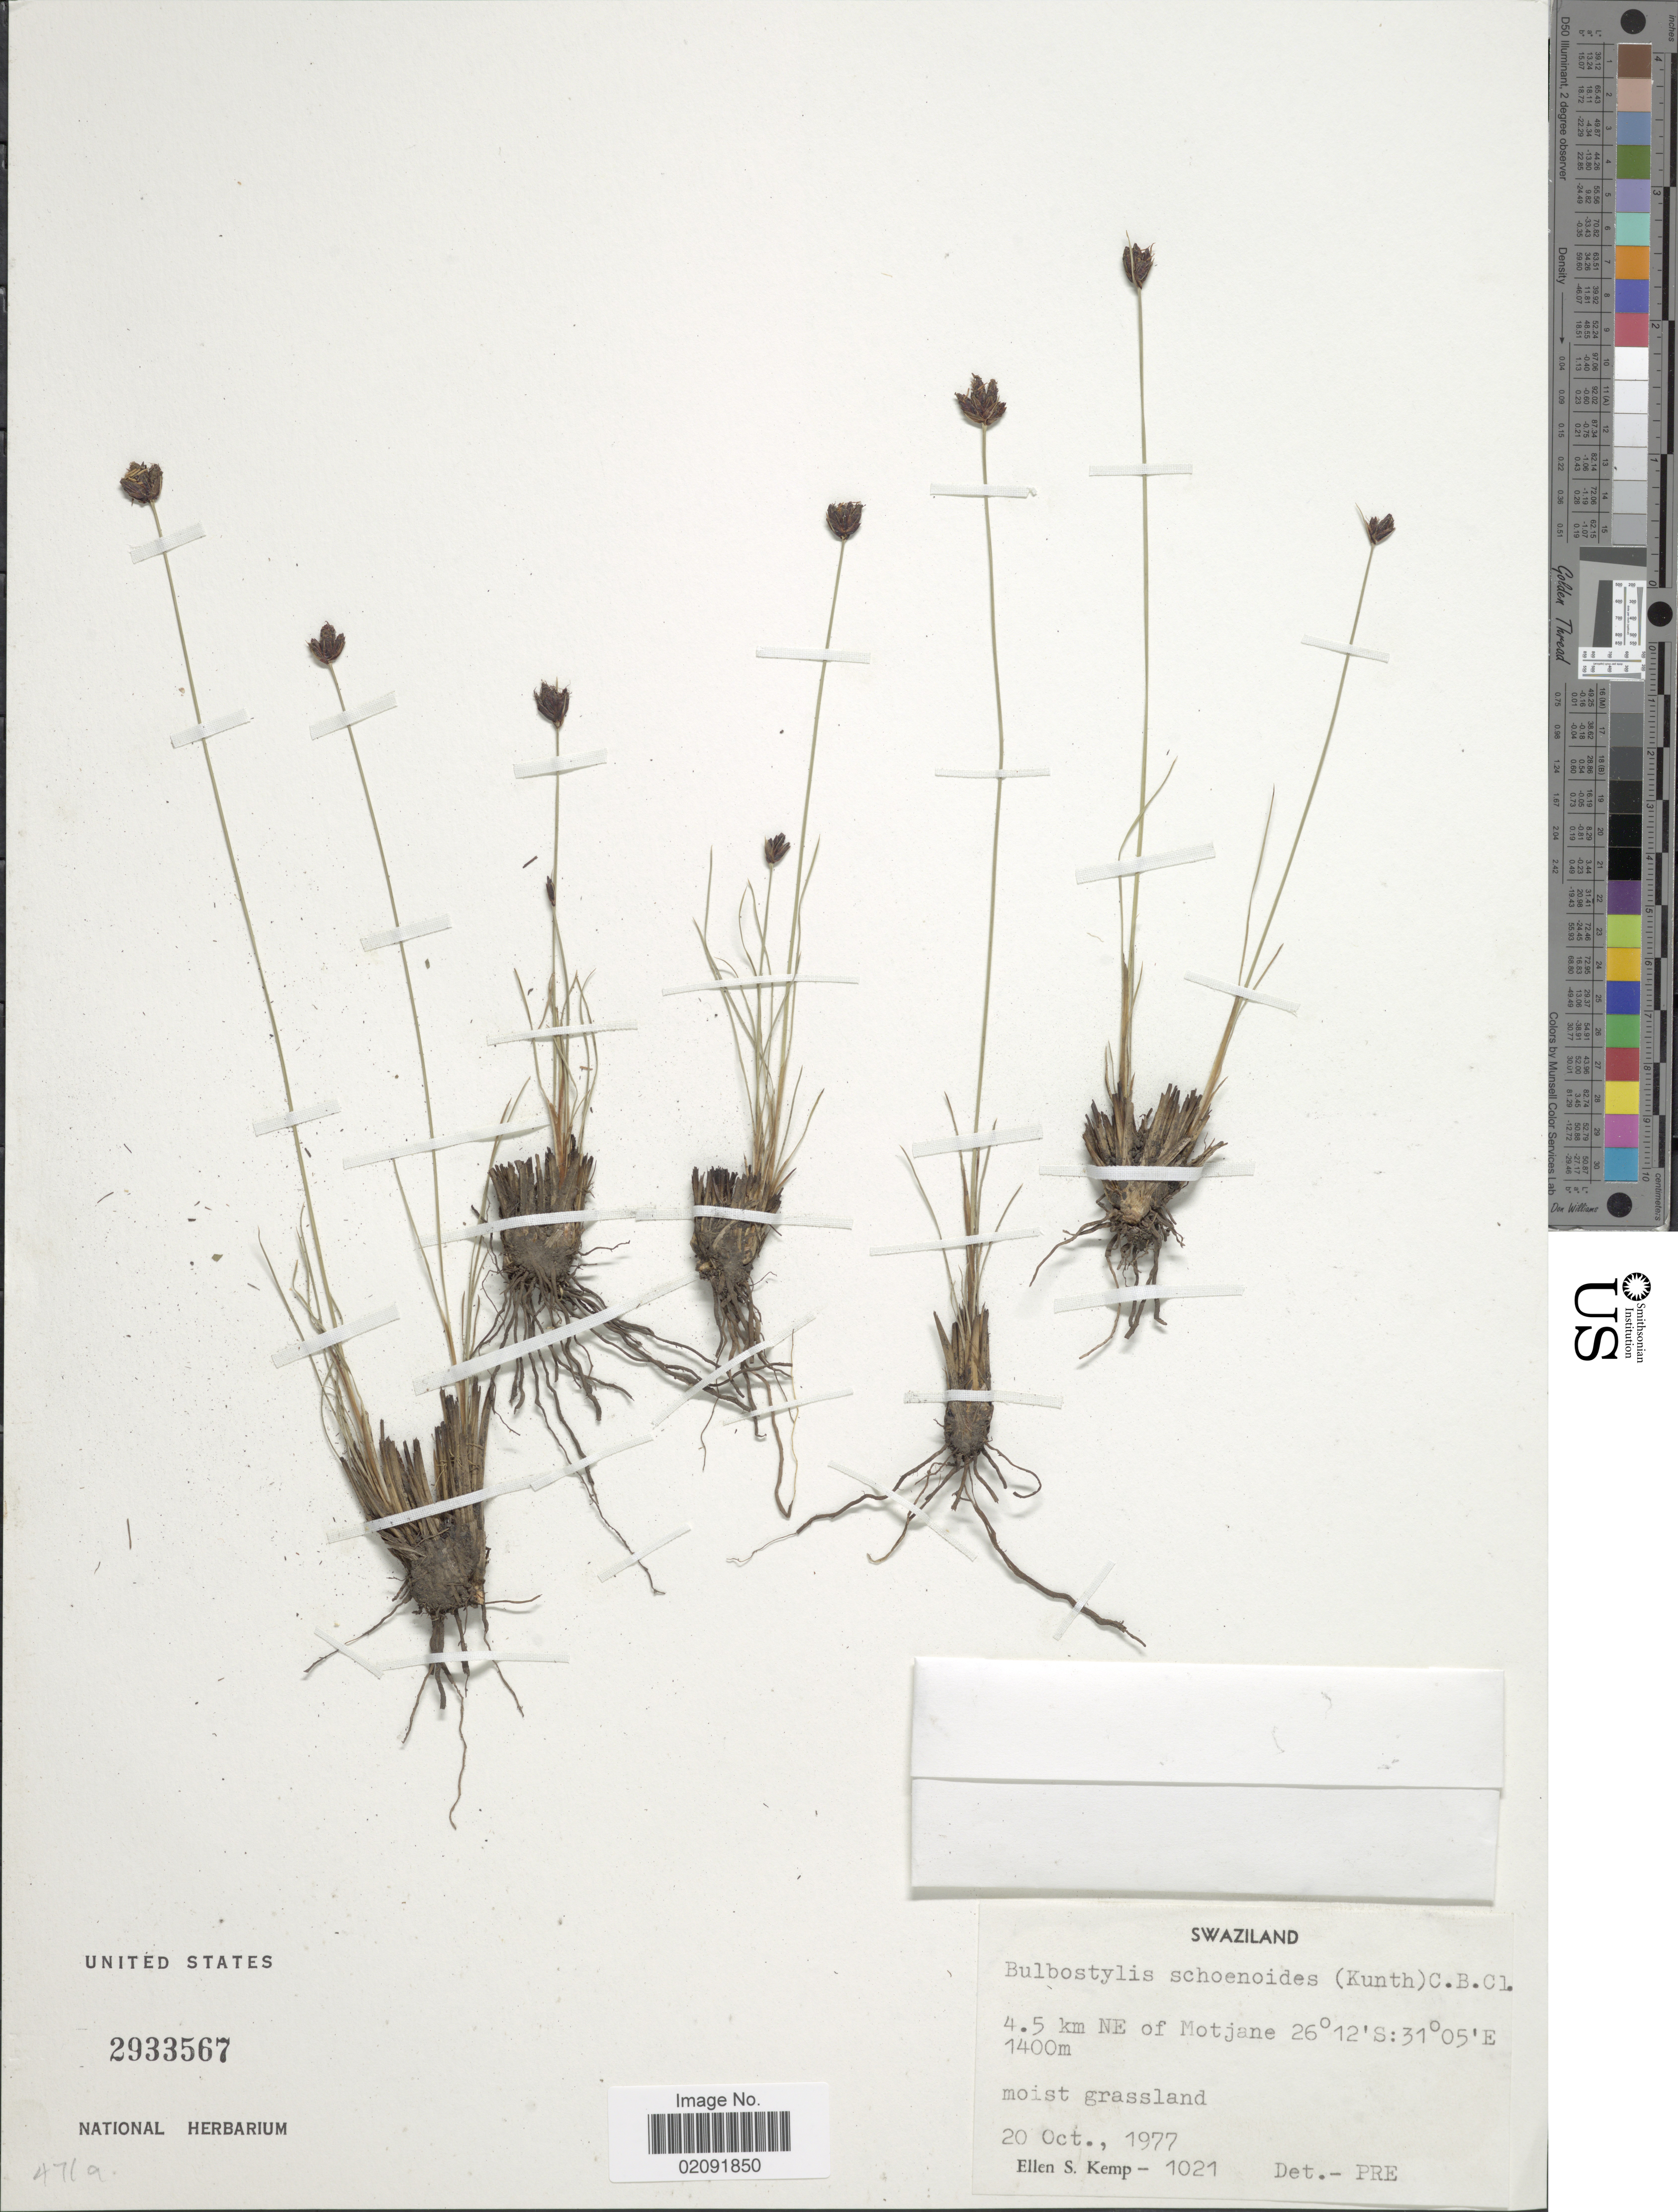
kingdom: Plantae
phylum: Tracheophyta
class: Liliopsida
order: Poales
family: Cyperaceae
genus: Bulbostylis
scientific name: Bulbostylis schoenoides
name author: (Kunth) C.B. Clarke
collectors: E. S. Kemp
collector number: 1021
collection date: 1977-10-20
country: Eswatini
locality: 4.5 km NE of Motjane, moist grassland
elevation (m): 1400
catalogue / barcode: US 2933567